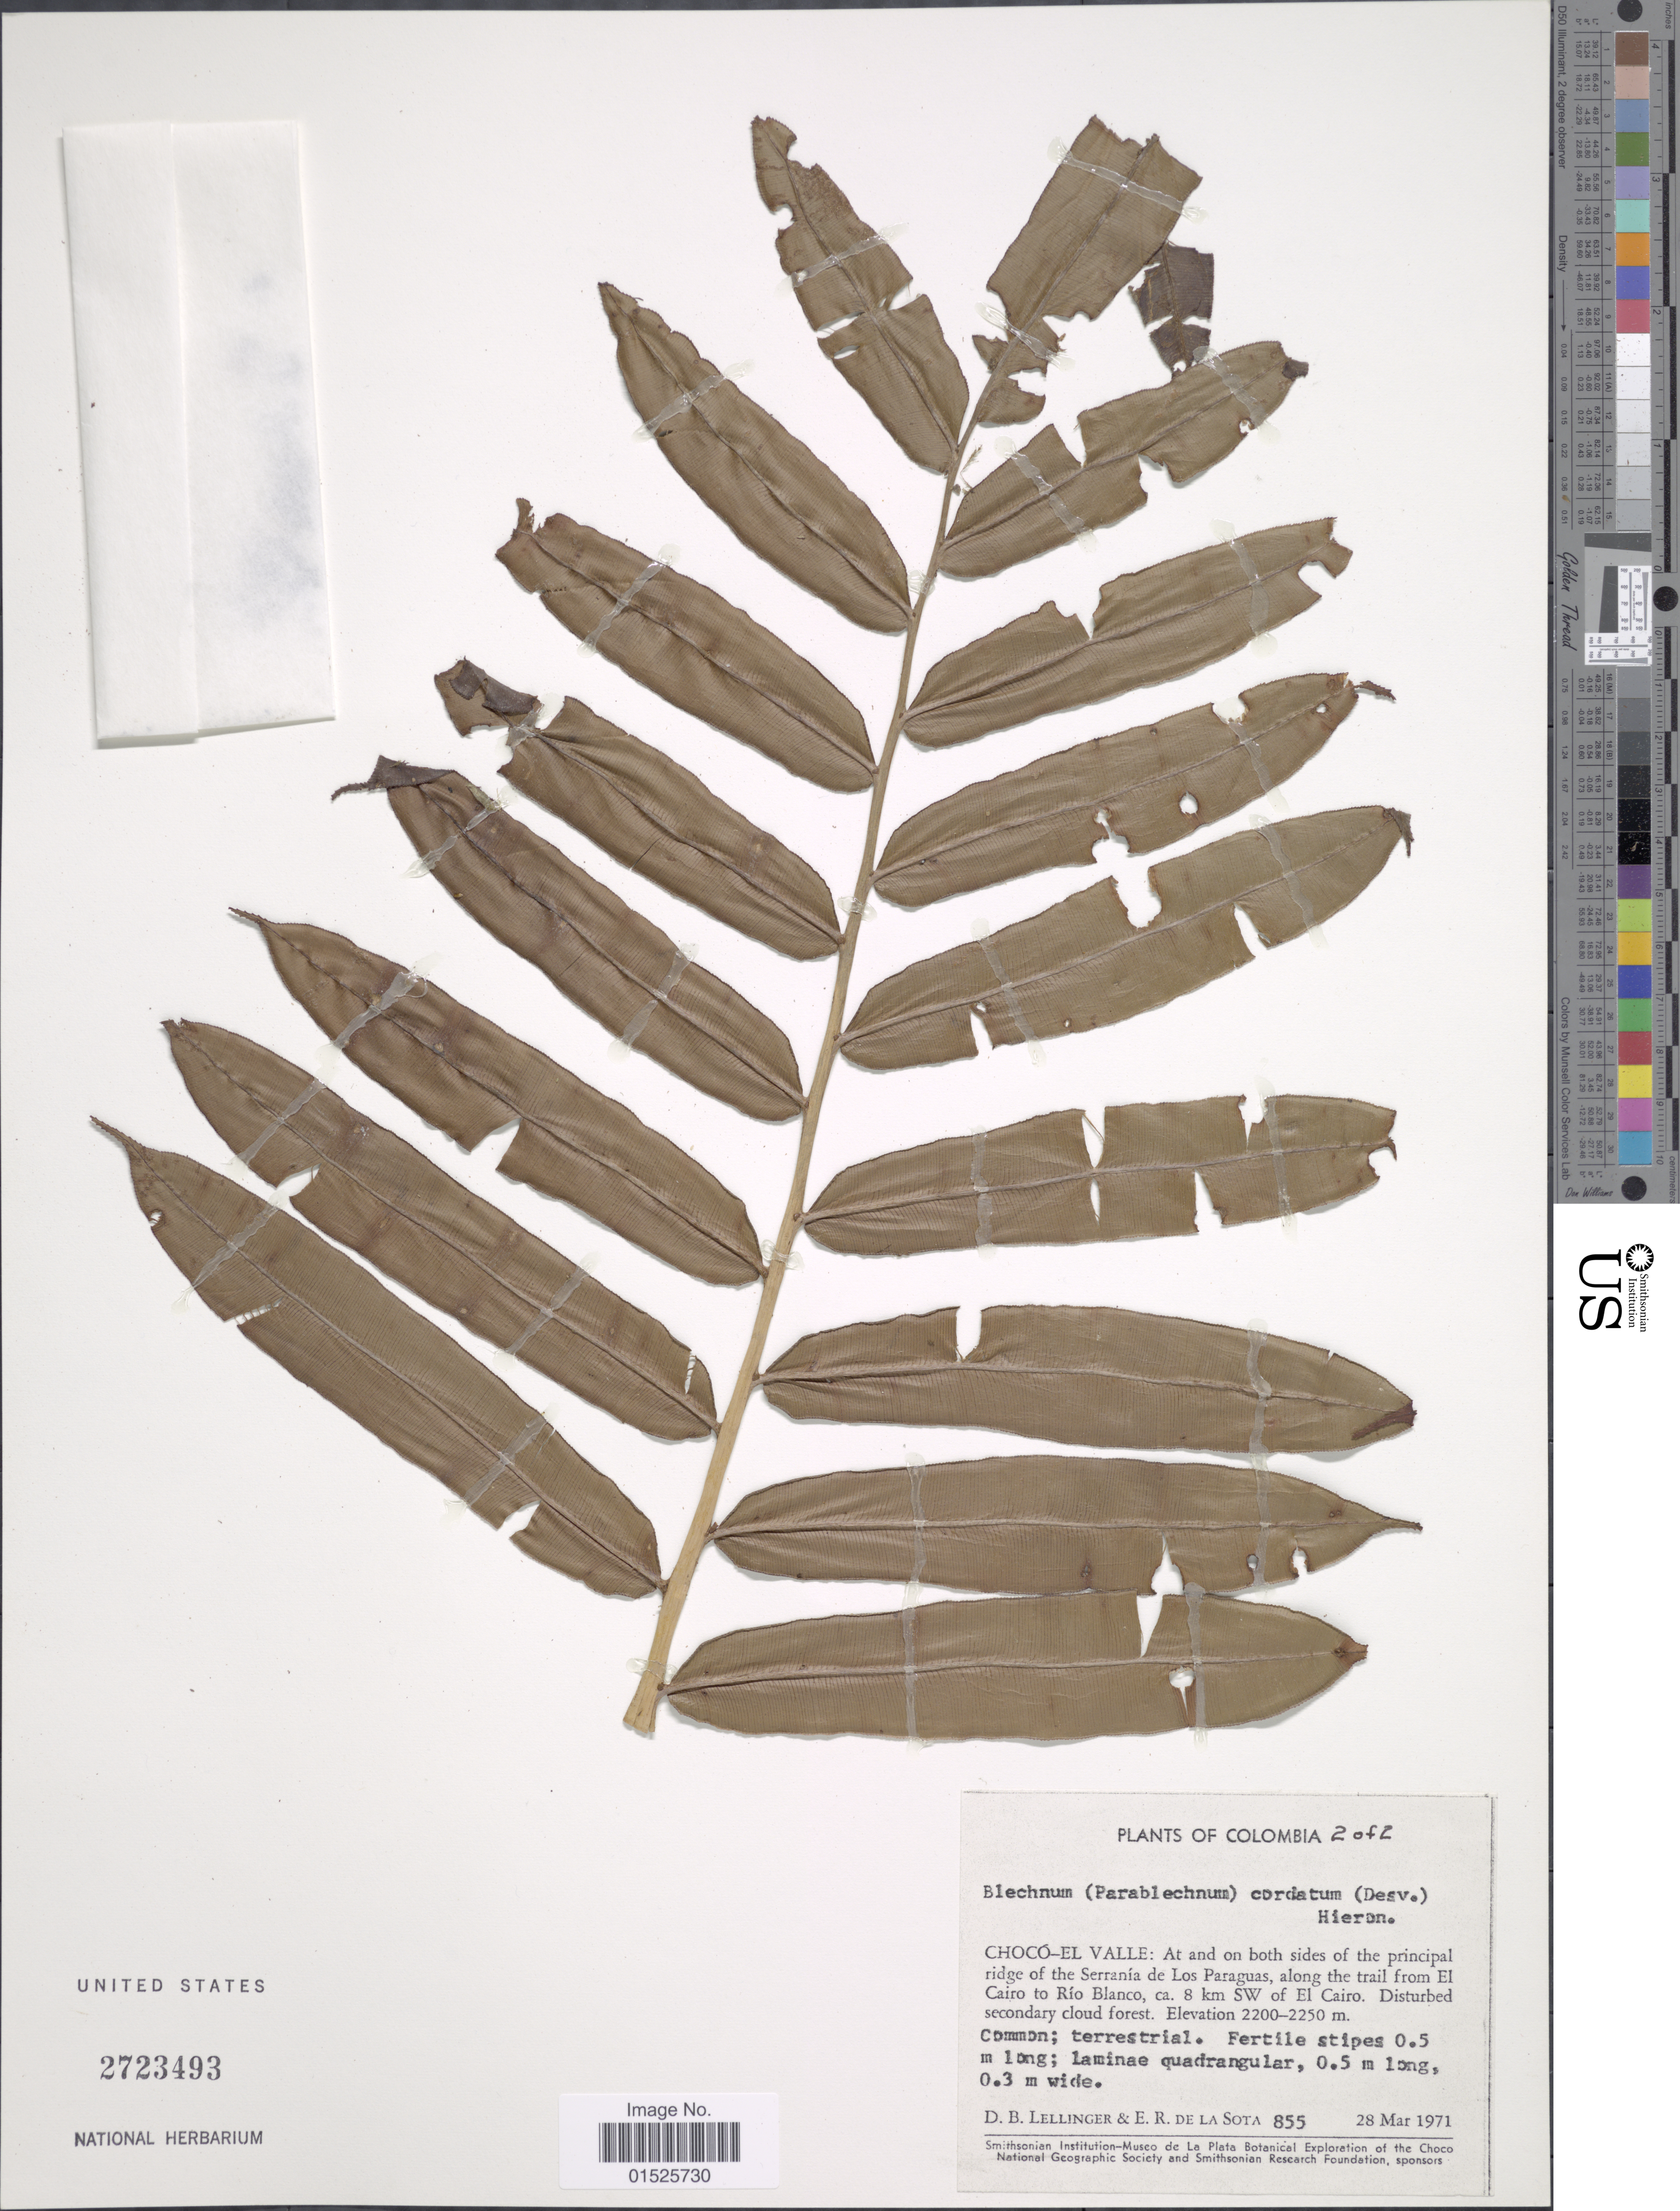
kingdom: Plantae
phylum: Tracheophyta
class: Polypodiopsida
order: Polypodiales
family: Blechnaceae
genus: Blechnum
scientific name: Blechnum cordatum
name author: (Desv.) Hieron.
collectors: D. B. Lellinger & E. R. de la Sota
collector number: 855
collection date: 1971-03-28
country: Colombia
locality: Chocó-El valle: At and on both sides of the principal ridge of the Serranía de Los Paraguas, along the trail from El Cairo to Río Blanco, ca. 8 km SW of El Cairo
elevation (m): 2200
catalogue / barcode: US 2723493